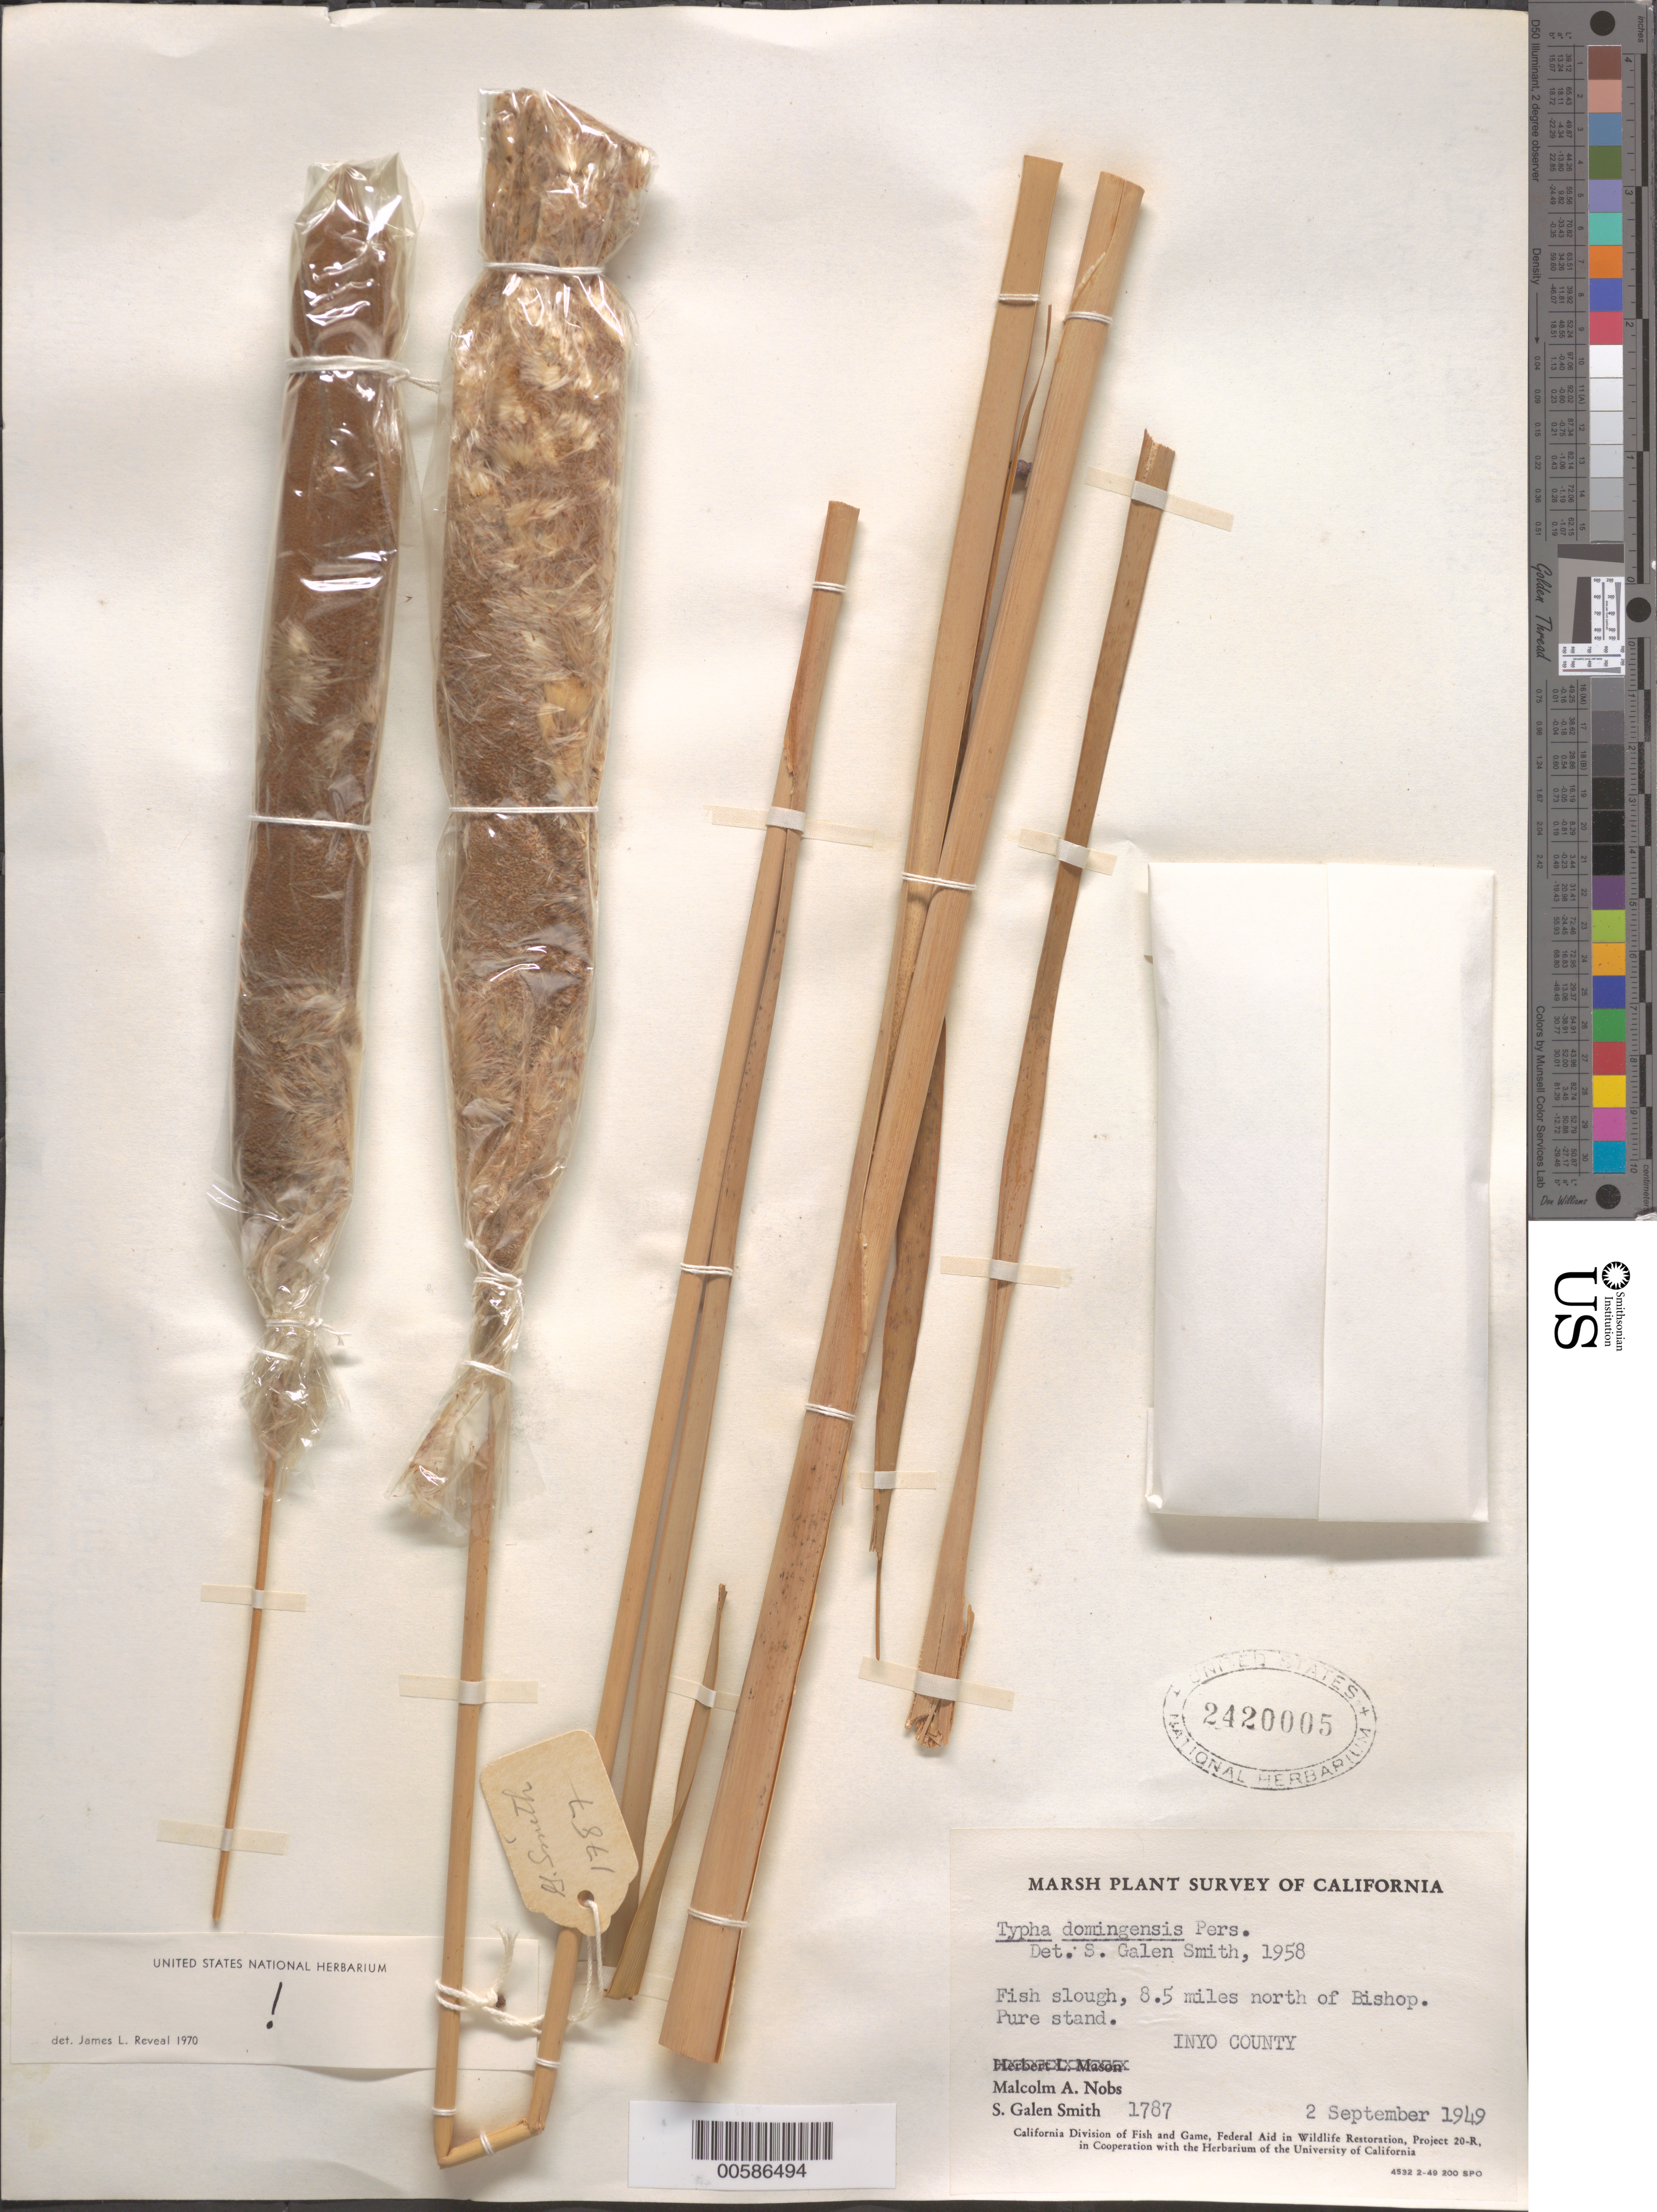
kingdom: Plantae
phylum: Tracheophyta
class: Liliopsida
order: Poales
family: Typhaceae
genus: Typha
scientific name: Typha domingensis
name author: Pers.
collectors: M. Nobs & S. G. Smith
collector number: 1787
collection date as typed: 02 Sep 1949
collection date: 1949-09-02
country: United States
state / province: California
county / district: Inyo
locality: N of Bishop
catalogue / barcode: US 2420005